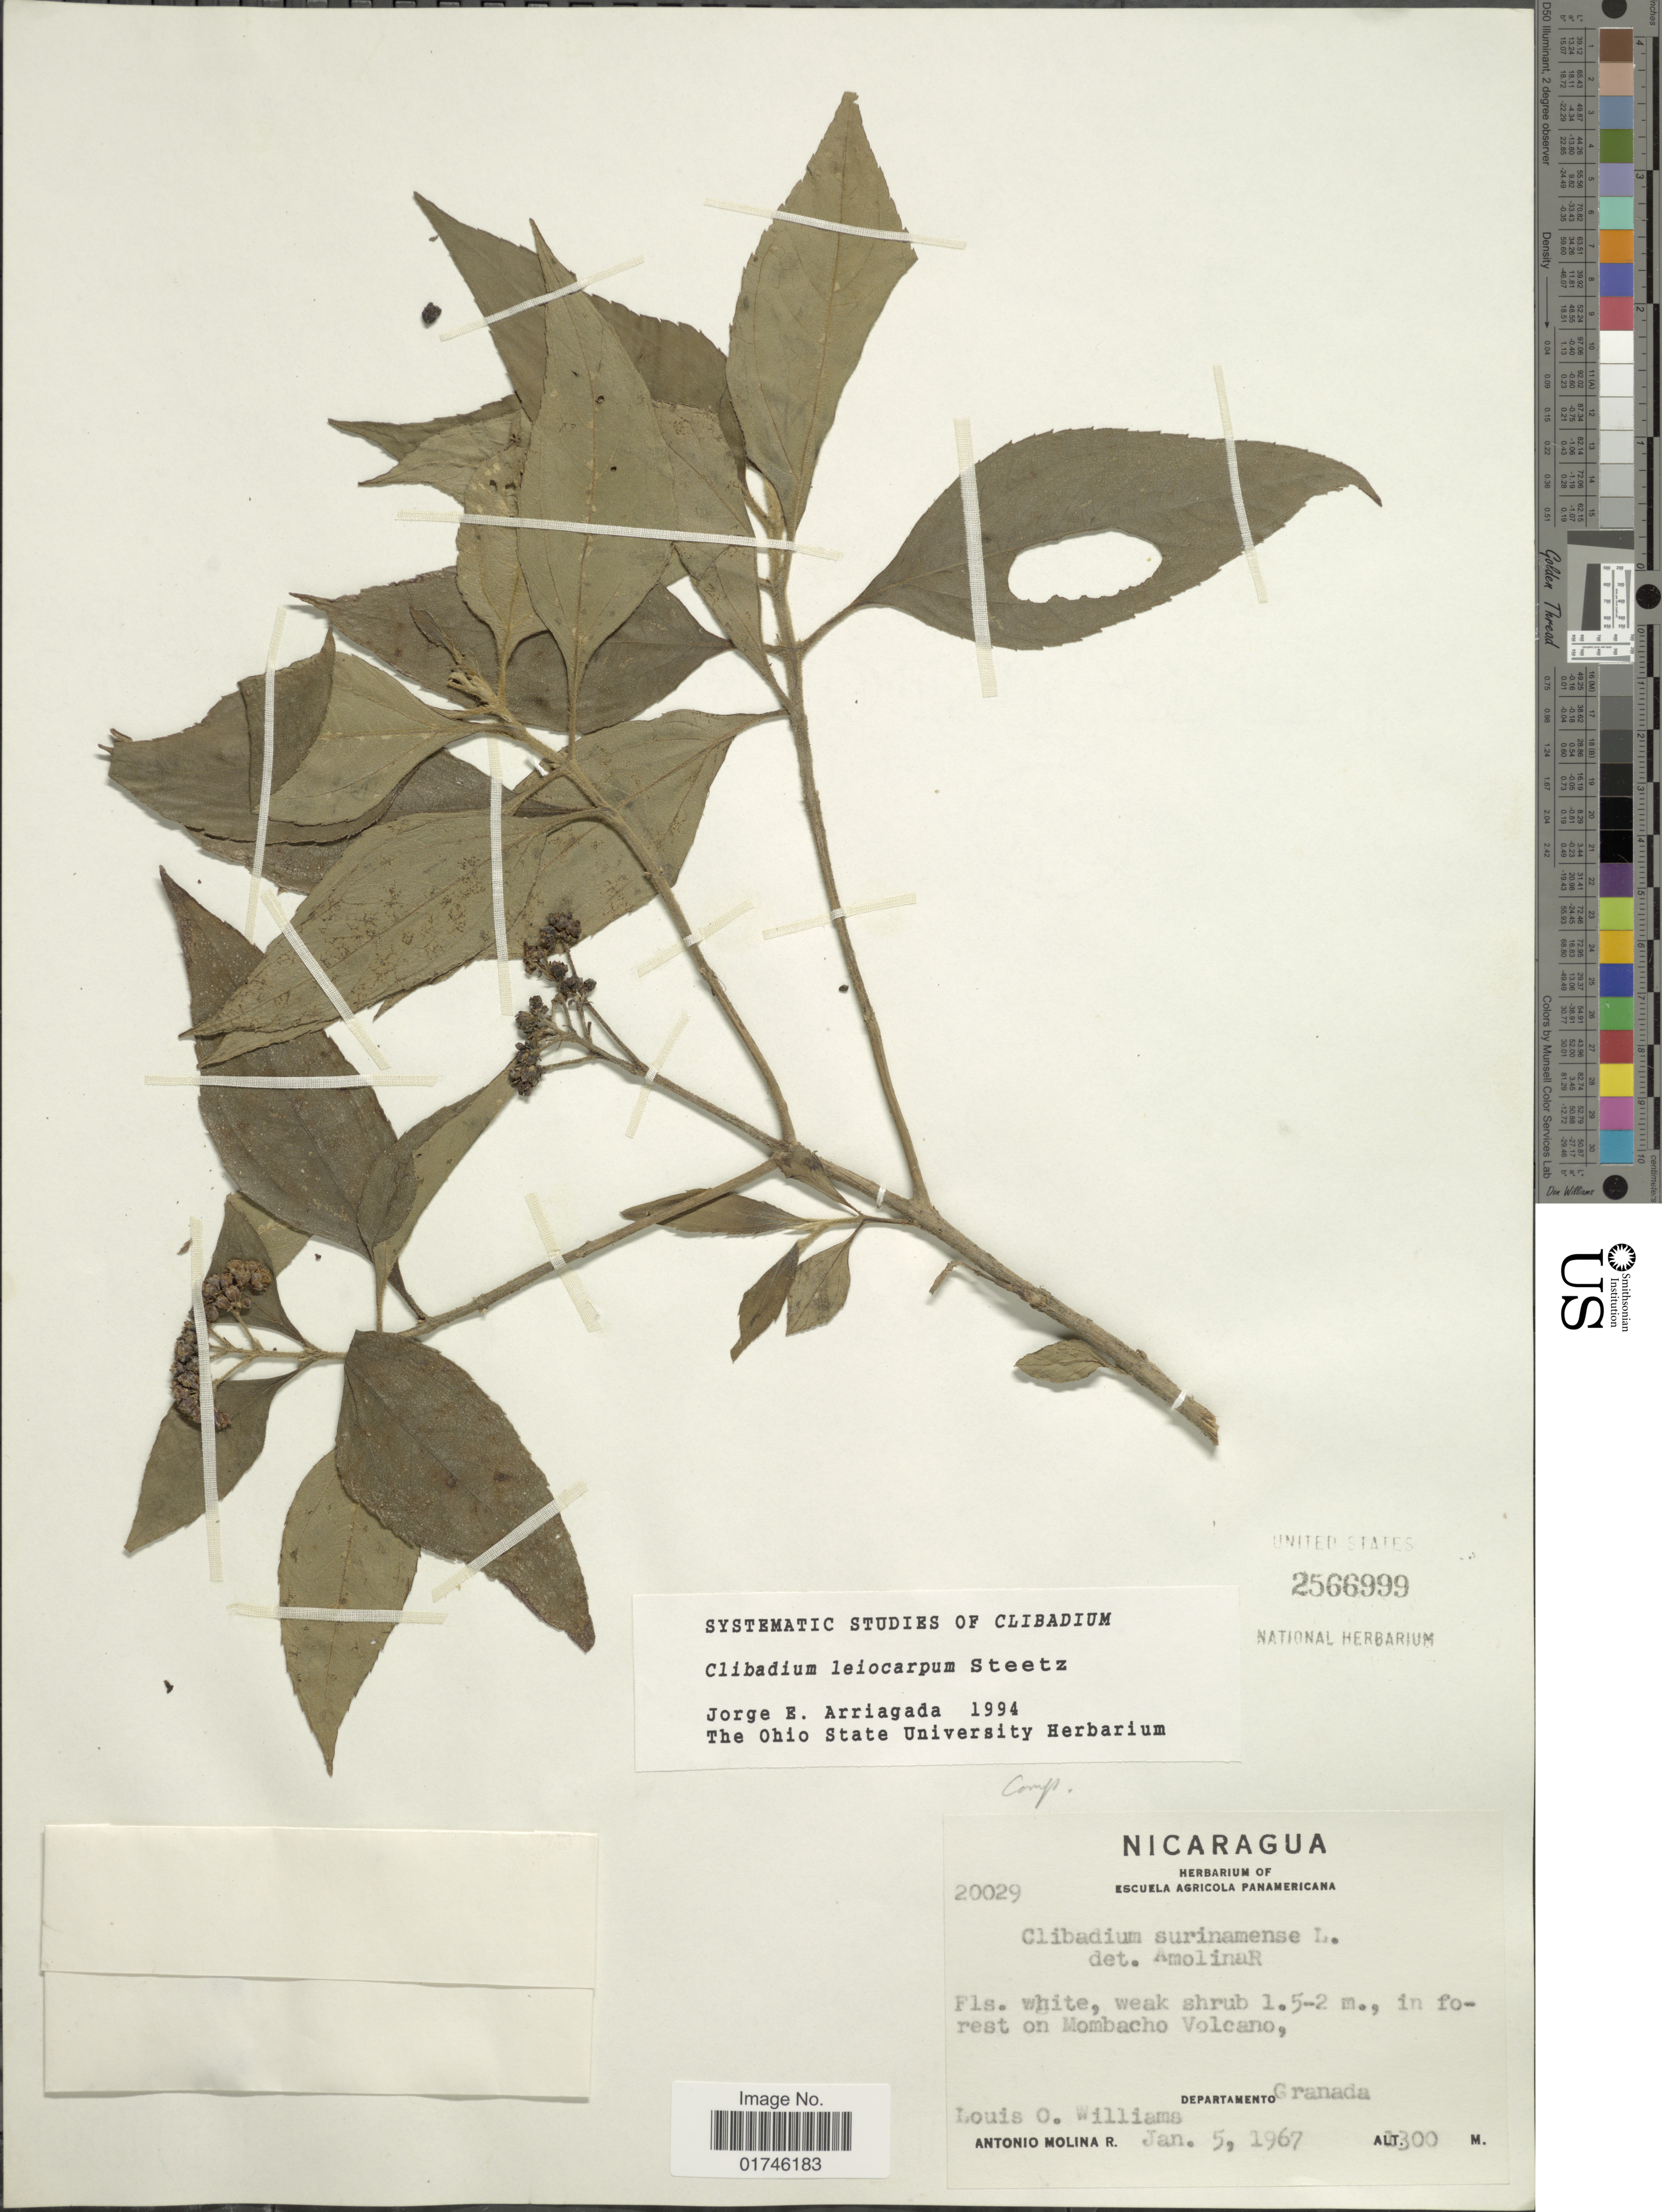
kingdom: Plantae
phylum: Tracheophyta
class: Magnoliopsida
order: Asterales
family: Asteraceae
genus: Clibadium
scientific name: Clibadium leiocarpum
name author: Steetz in Seem.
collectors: L. O. Williams & A. Molina R.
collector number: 20029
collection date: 1967-01-05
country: Nicaragua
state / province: Granada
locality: In forest on Mombacho Volcano. Departamento Granada.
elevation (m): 1300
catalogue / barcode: US 2566999